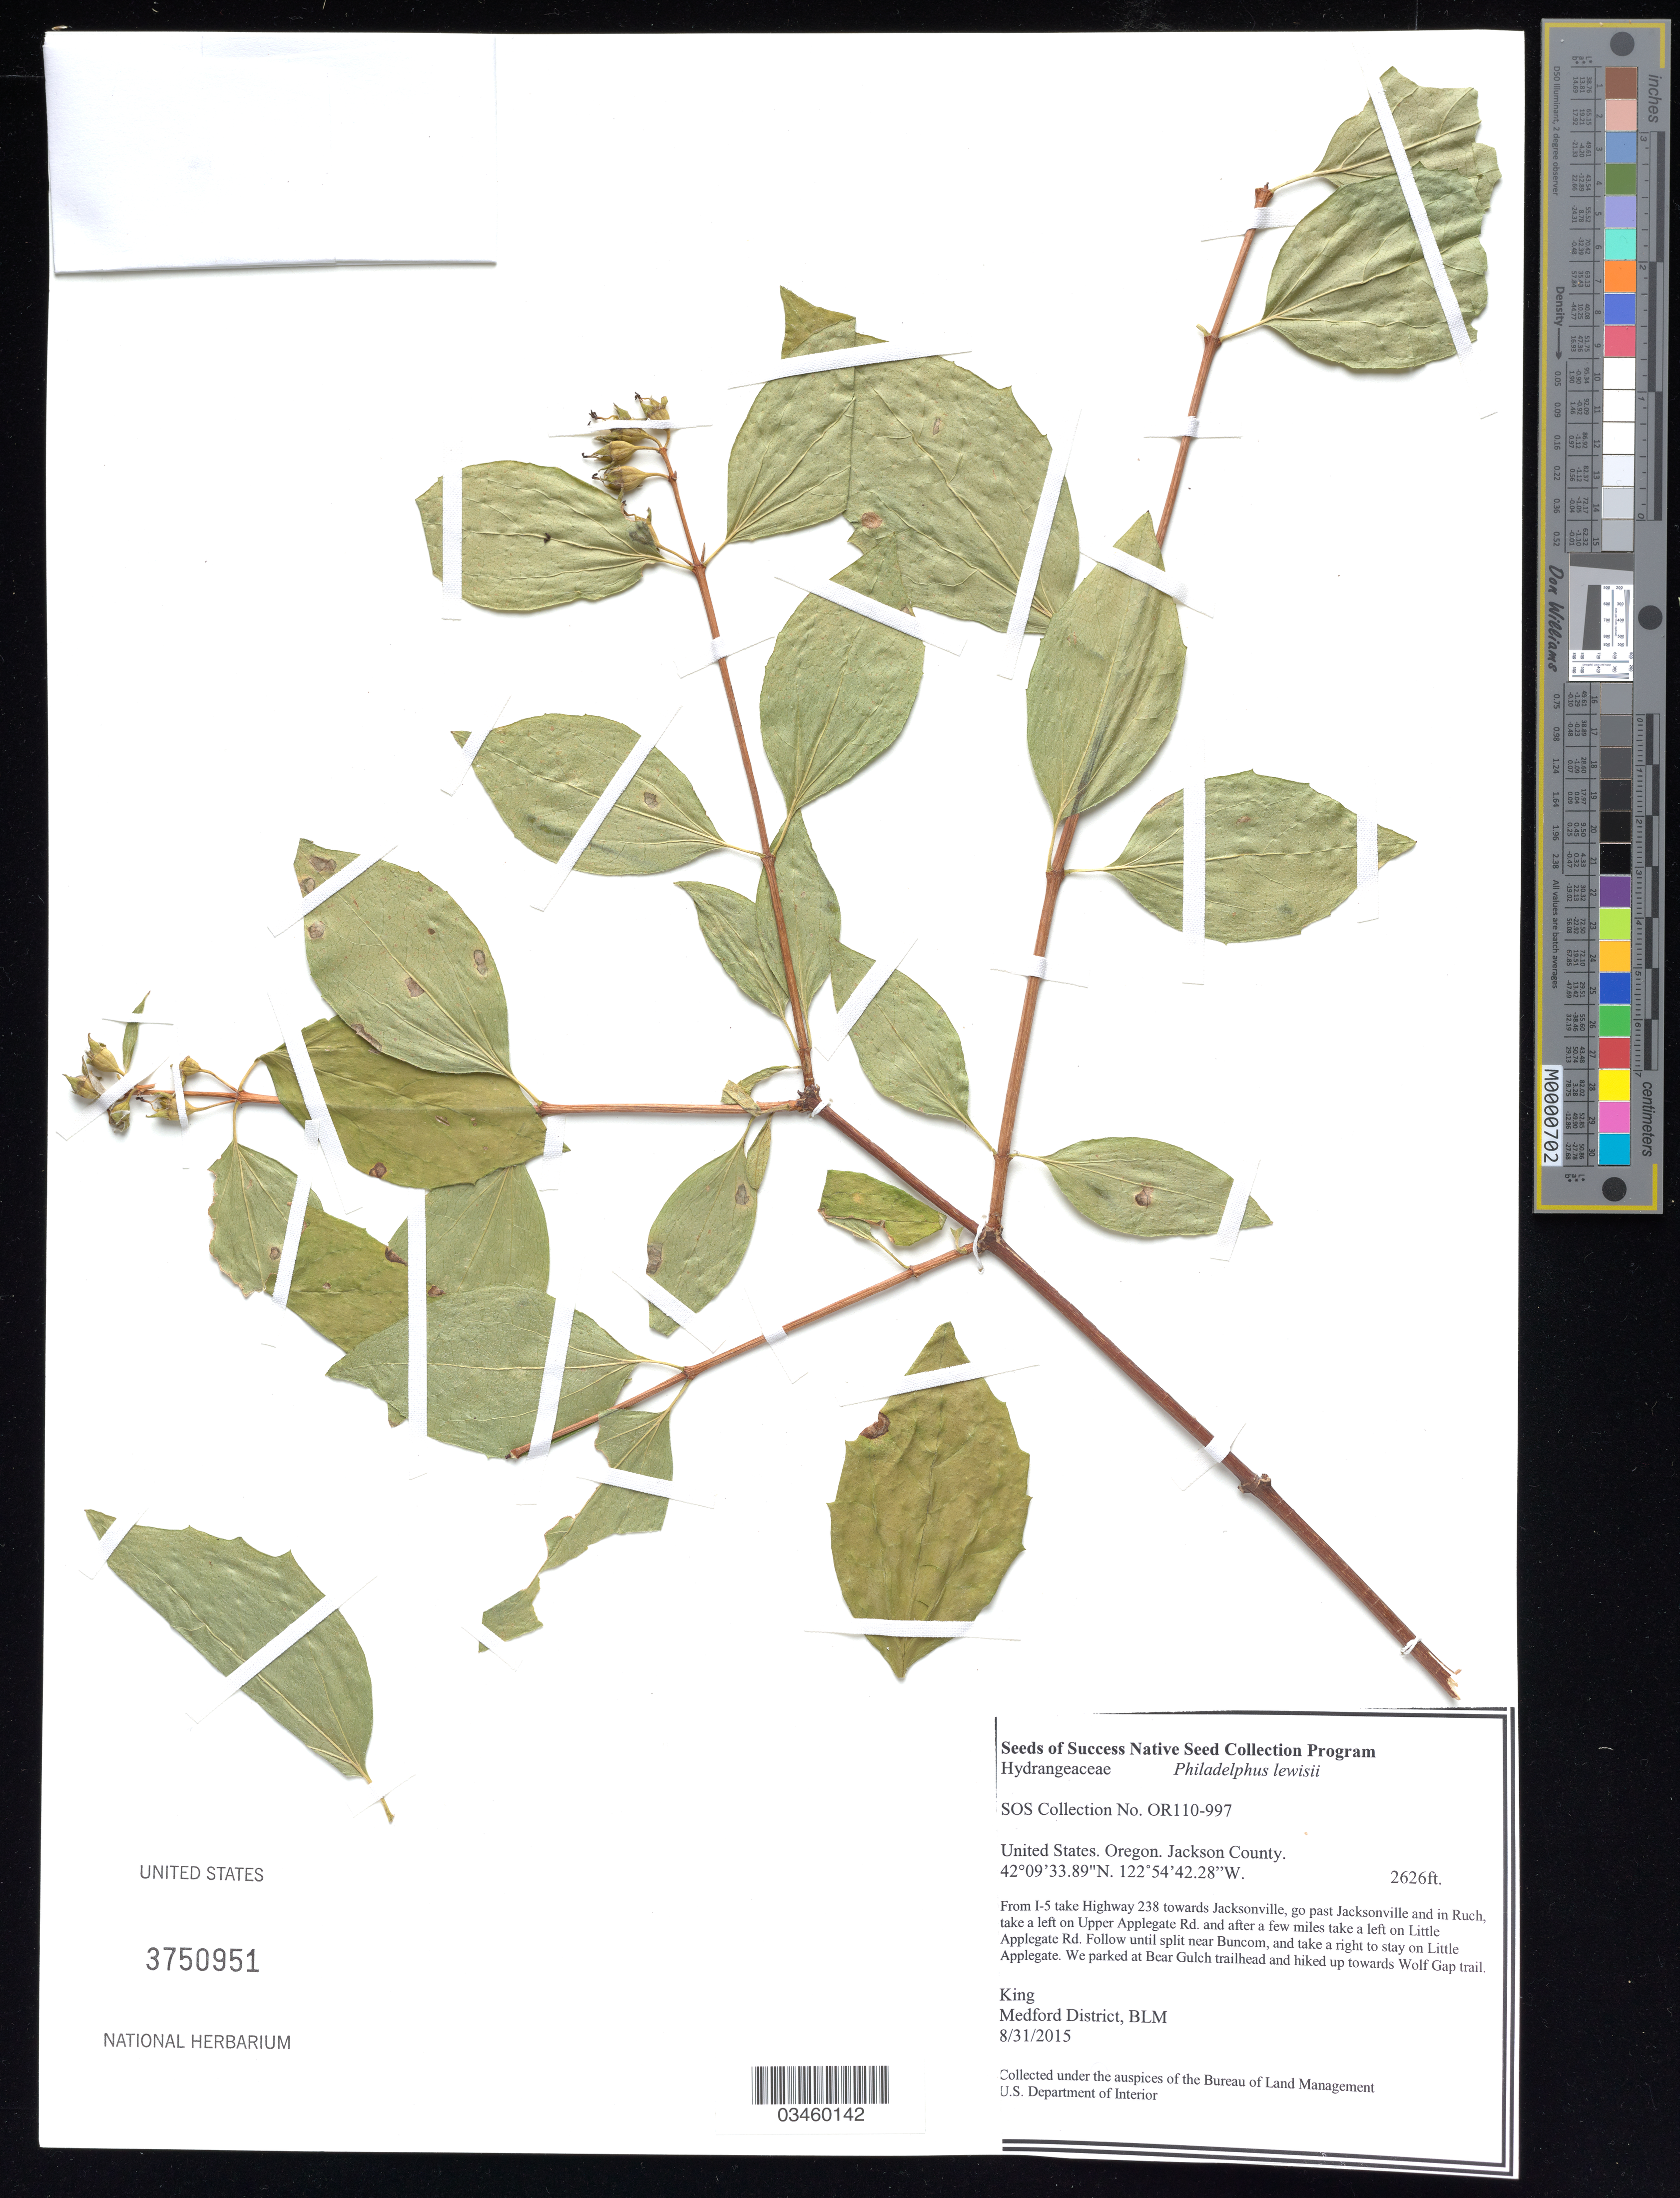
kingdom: Plantae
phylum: Tracheophyta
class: Magnoliopsida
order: Cornales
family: Hydrangeaceae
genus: Philadelphus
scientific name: Philadelphus lewisii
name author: Pursh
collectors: King, --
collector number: OR110-997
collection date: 2015-08-31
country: United States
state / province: Oregon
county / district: Jackson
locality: Bear Gulch trailhead towards Wolf Gap trail.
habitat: oak woodlands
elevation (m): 800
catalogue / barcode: US 3750951